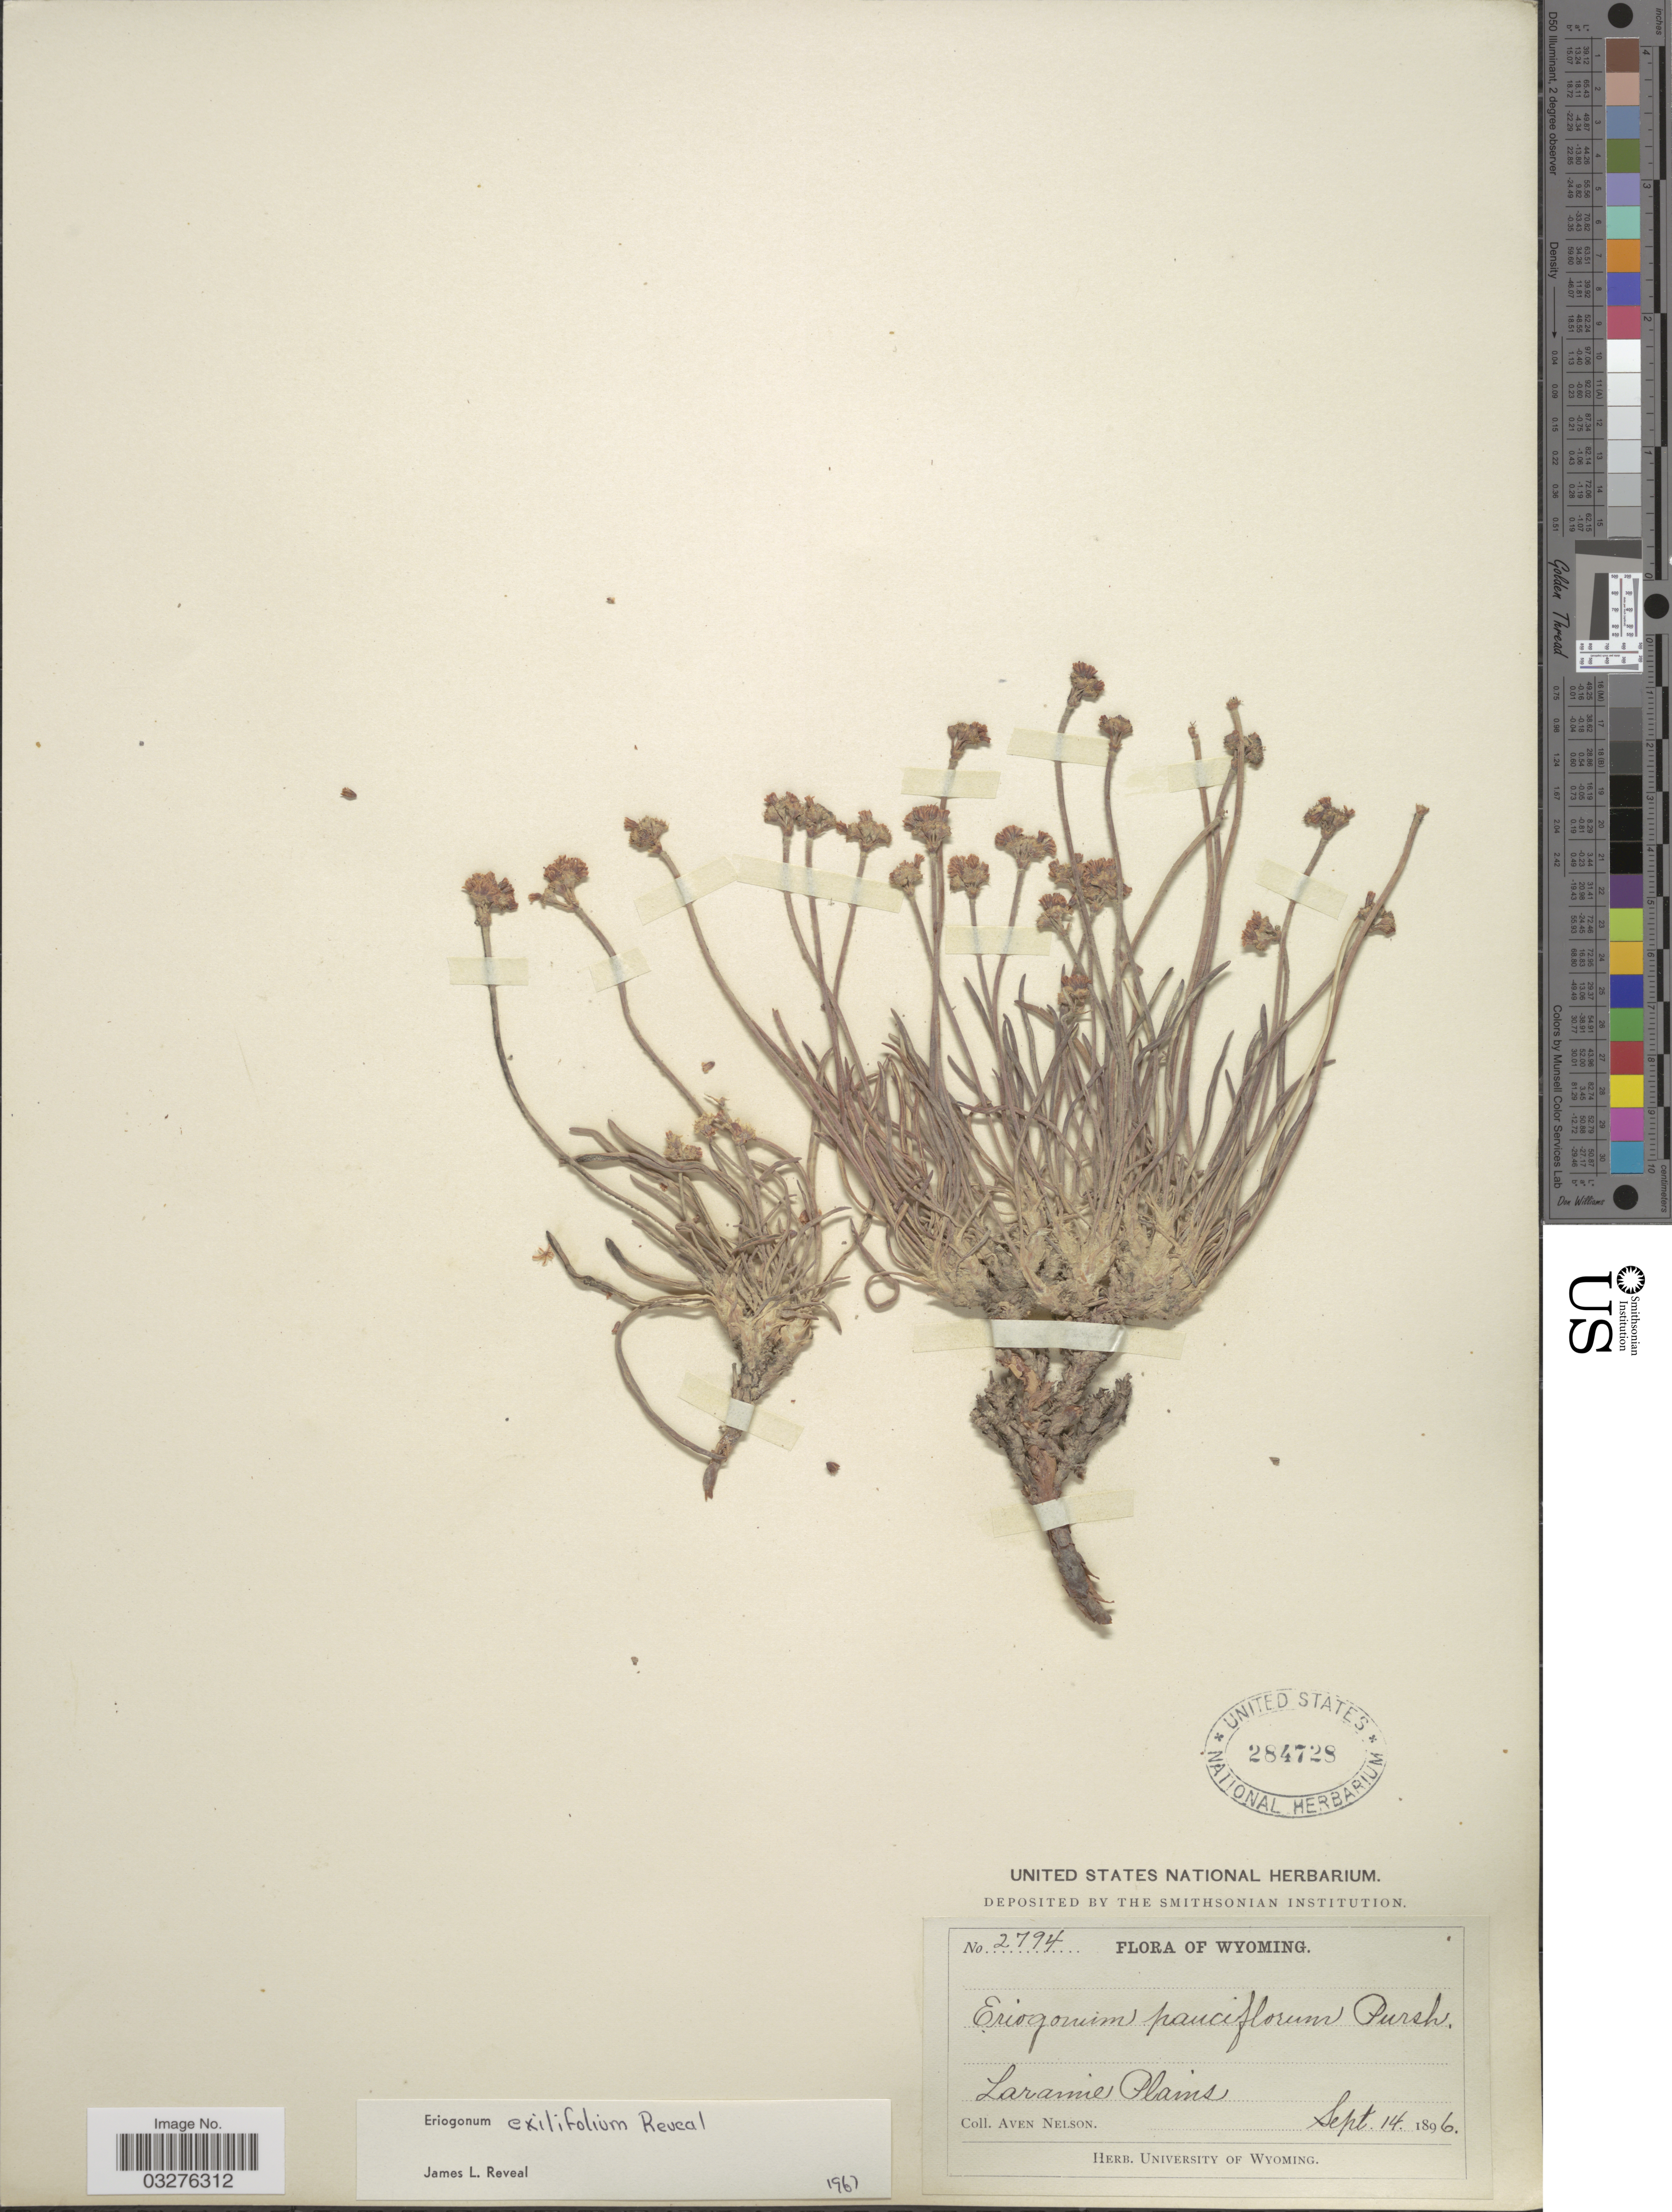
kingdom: Plantae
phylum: Tracheophyta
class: Magnoliopsida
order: Caryophyllales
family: Polygonaceae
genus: Eriogonum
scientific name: Eriogonum exilifolium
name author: Reveal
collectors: A. Nelson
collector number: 2794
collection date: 1896-09-14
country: United States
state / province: Wyoming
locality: Laramie Plains.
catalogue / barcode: US 284728